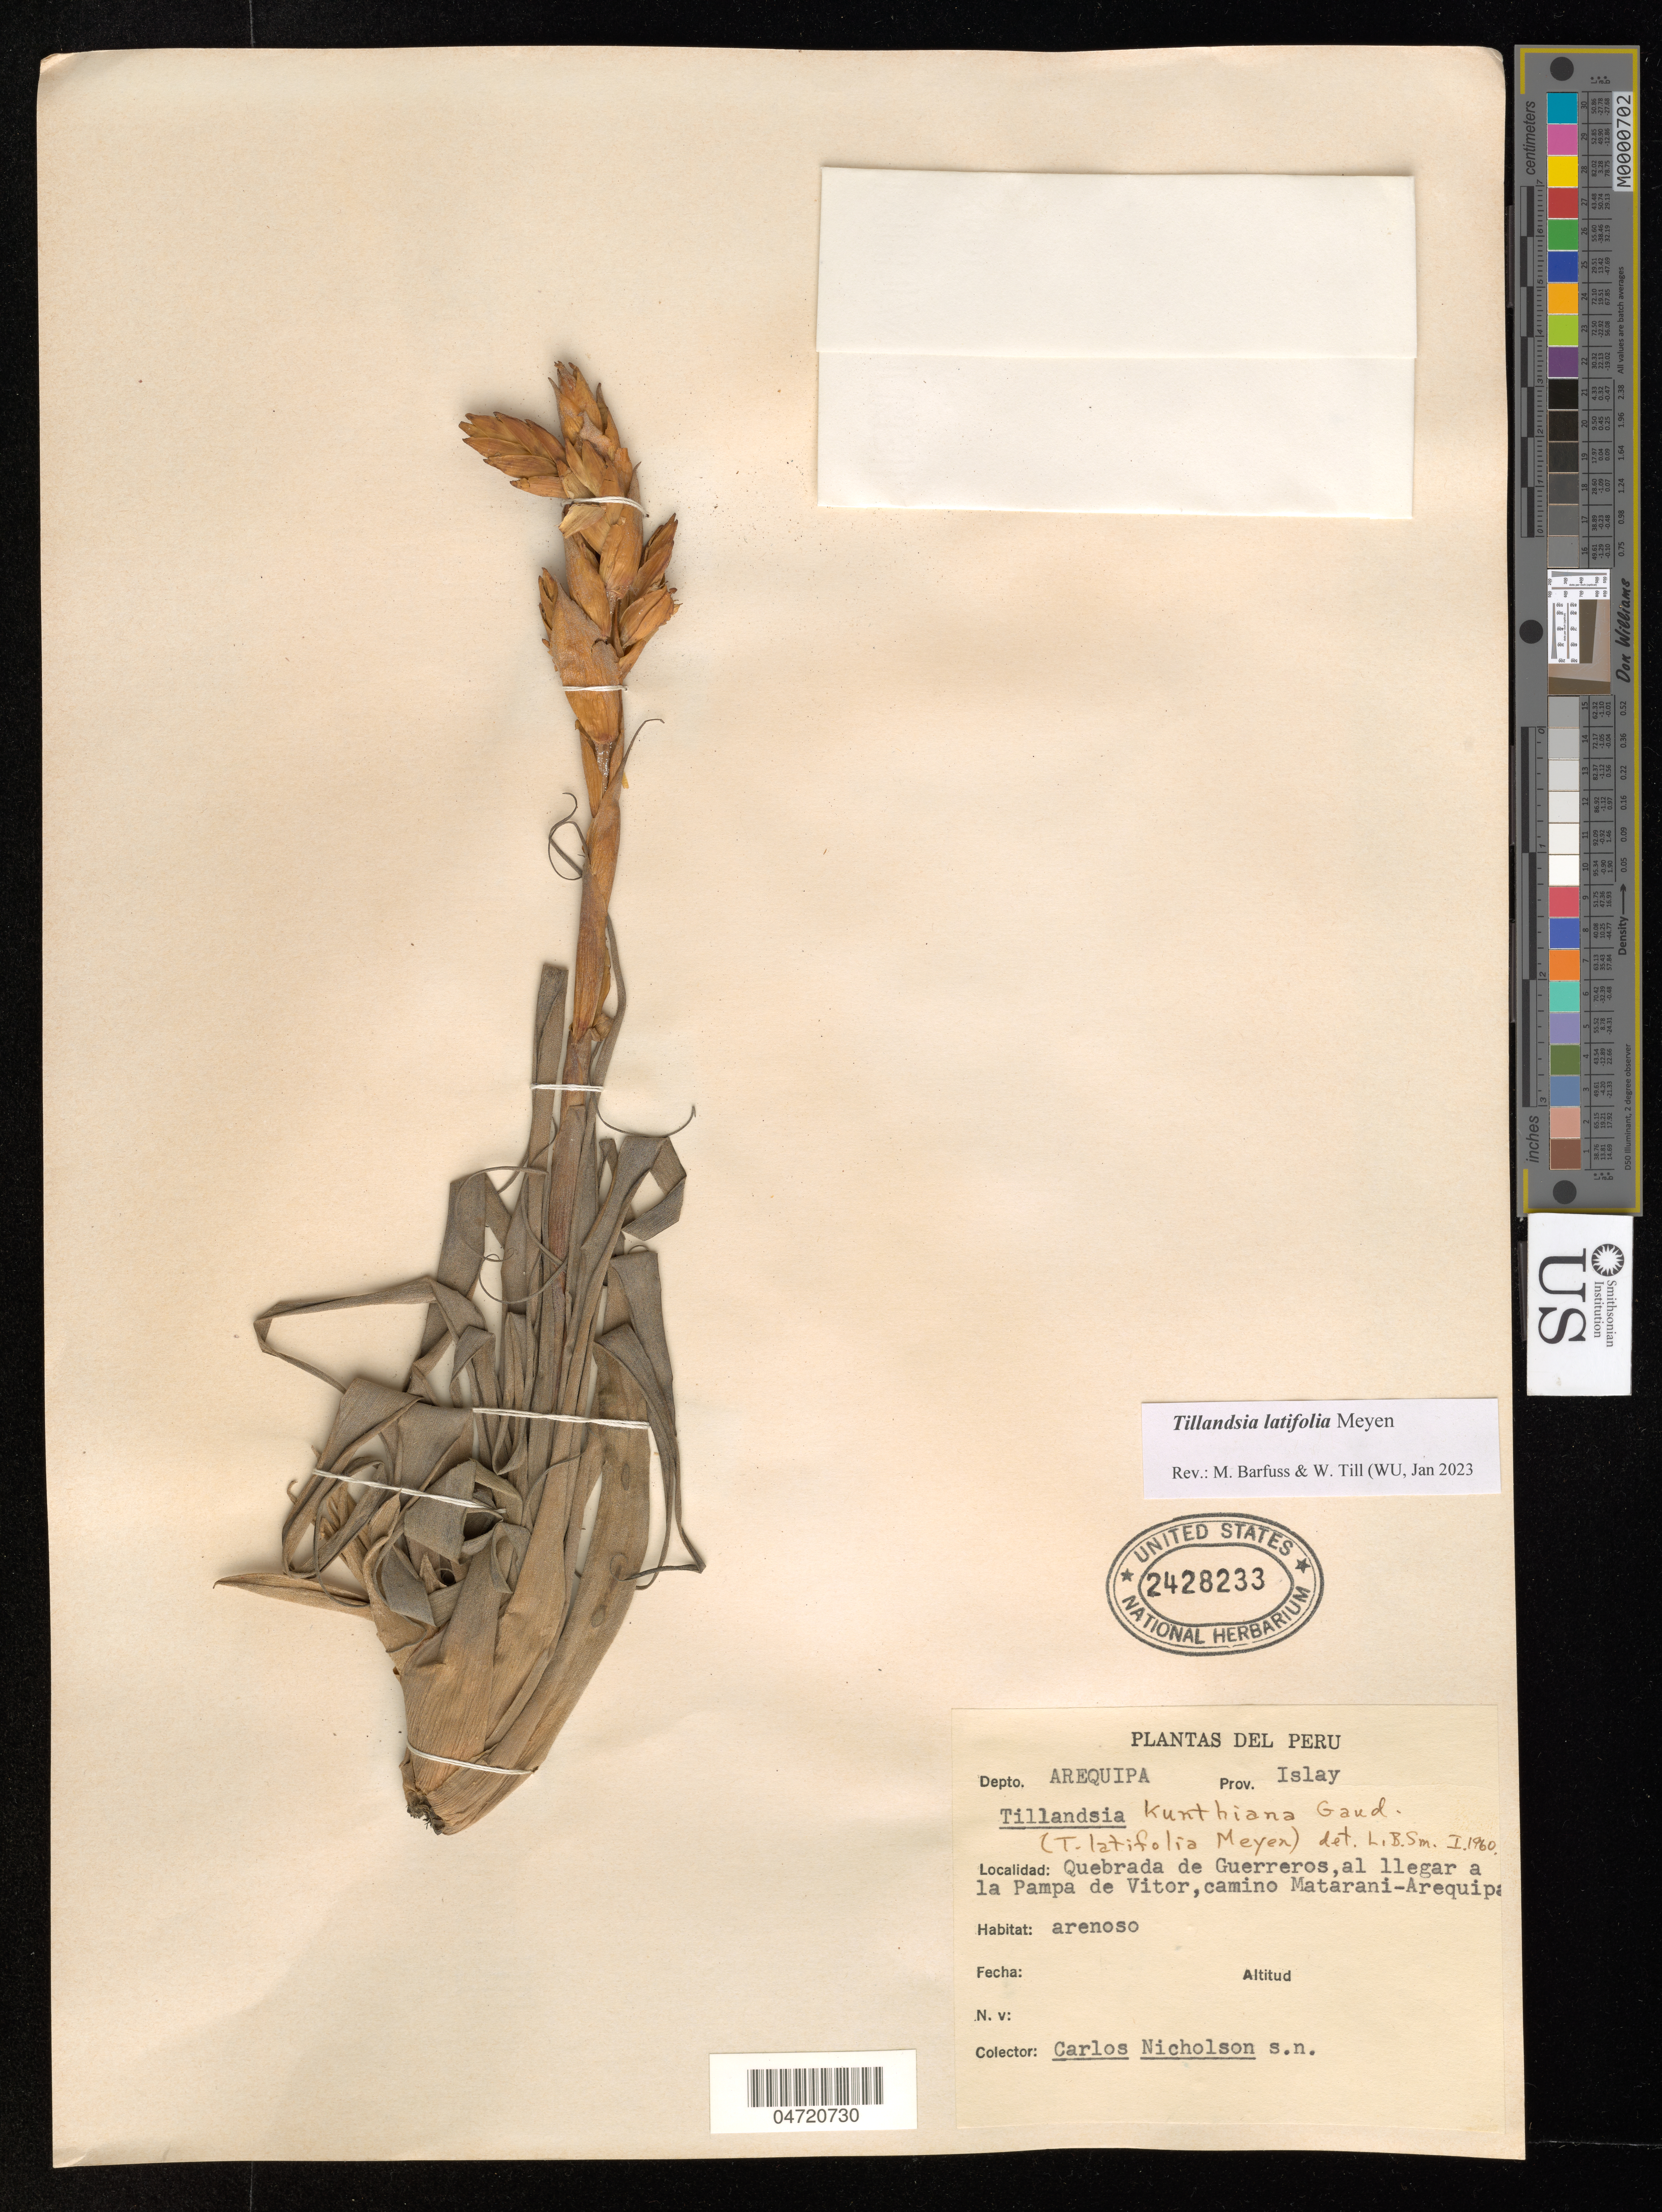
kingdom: Plantae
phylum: Tracheophyta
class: Liliopsida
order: Poales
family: Bromeliaceae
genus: Tillandsia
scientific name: Tillandsia latifolia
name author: Meyen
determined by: Barfuss, Michael H.; Till, W.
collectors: C. Nicholson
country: Peru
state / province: Arequipa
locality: Quebrada de Guerreros, al llegar a la Pampa de Vitor, camino Matarani-Arequipa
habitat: Arenoso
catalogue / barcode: US 2428233